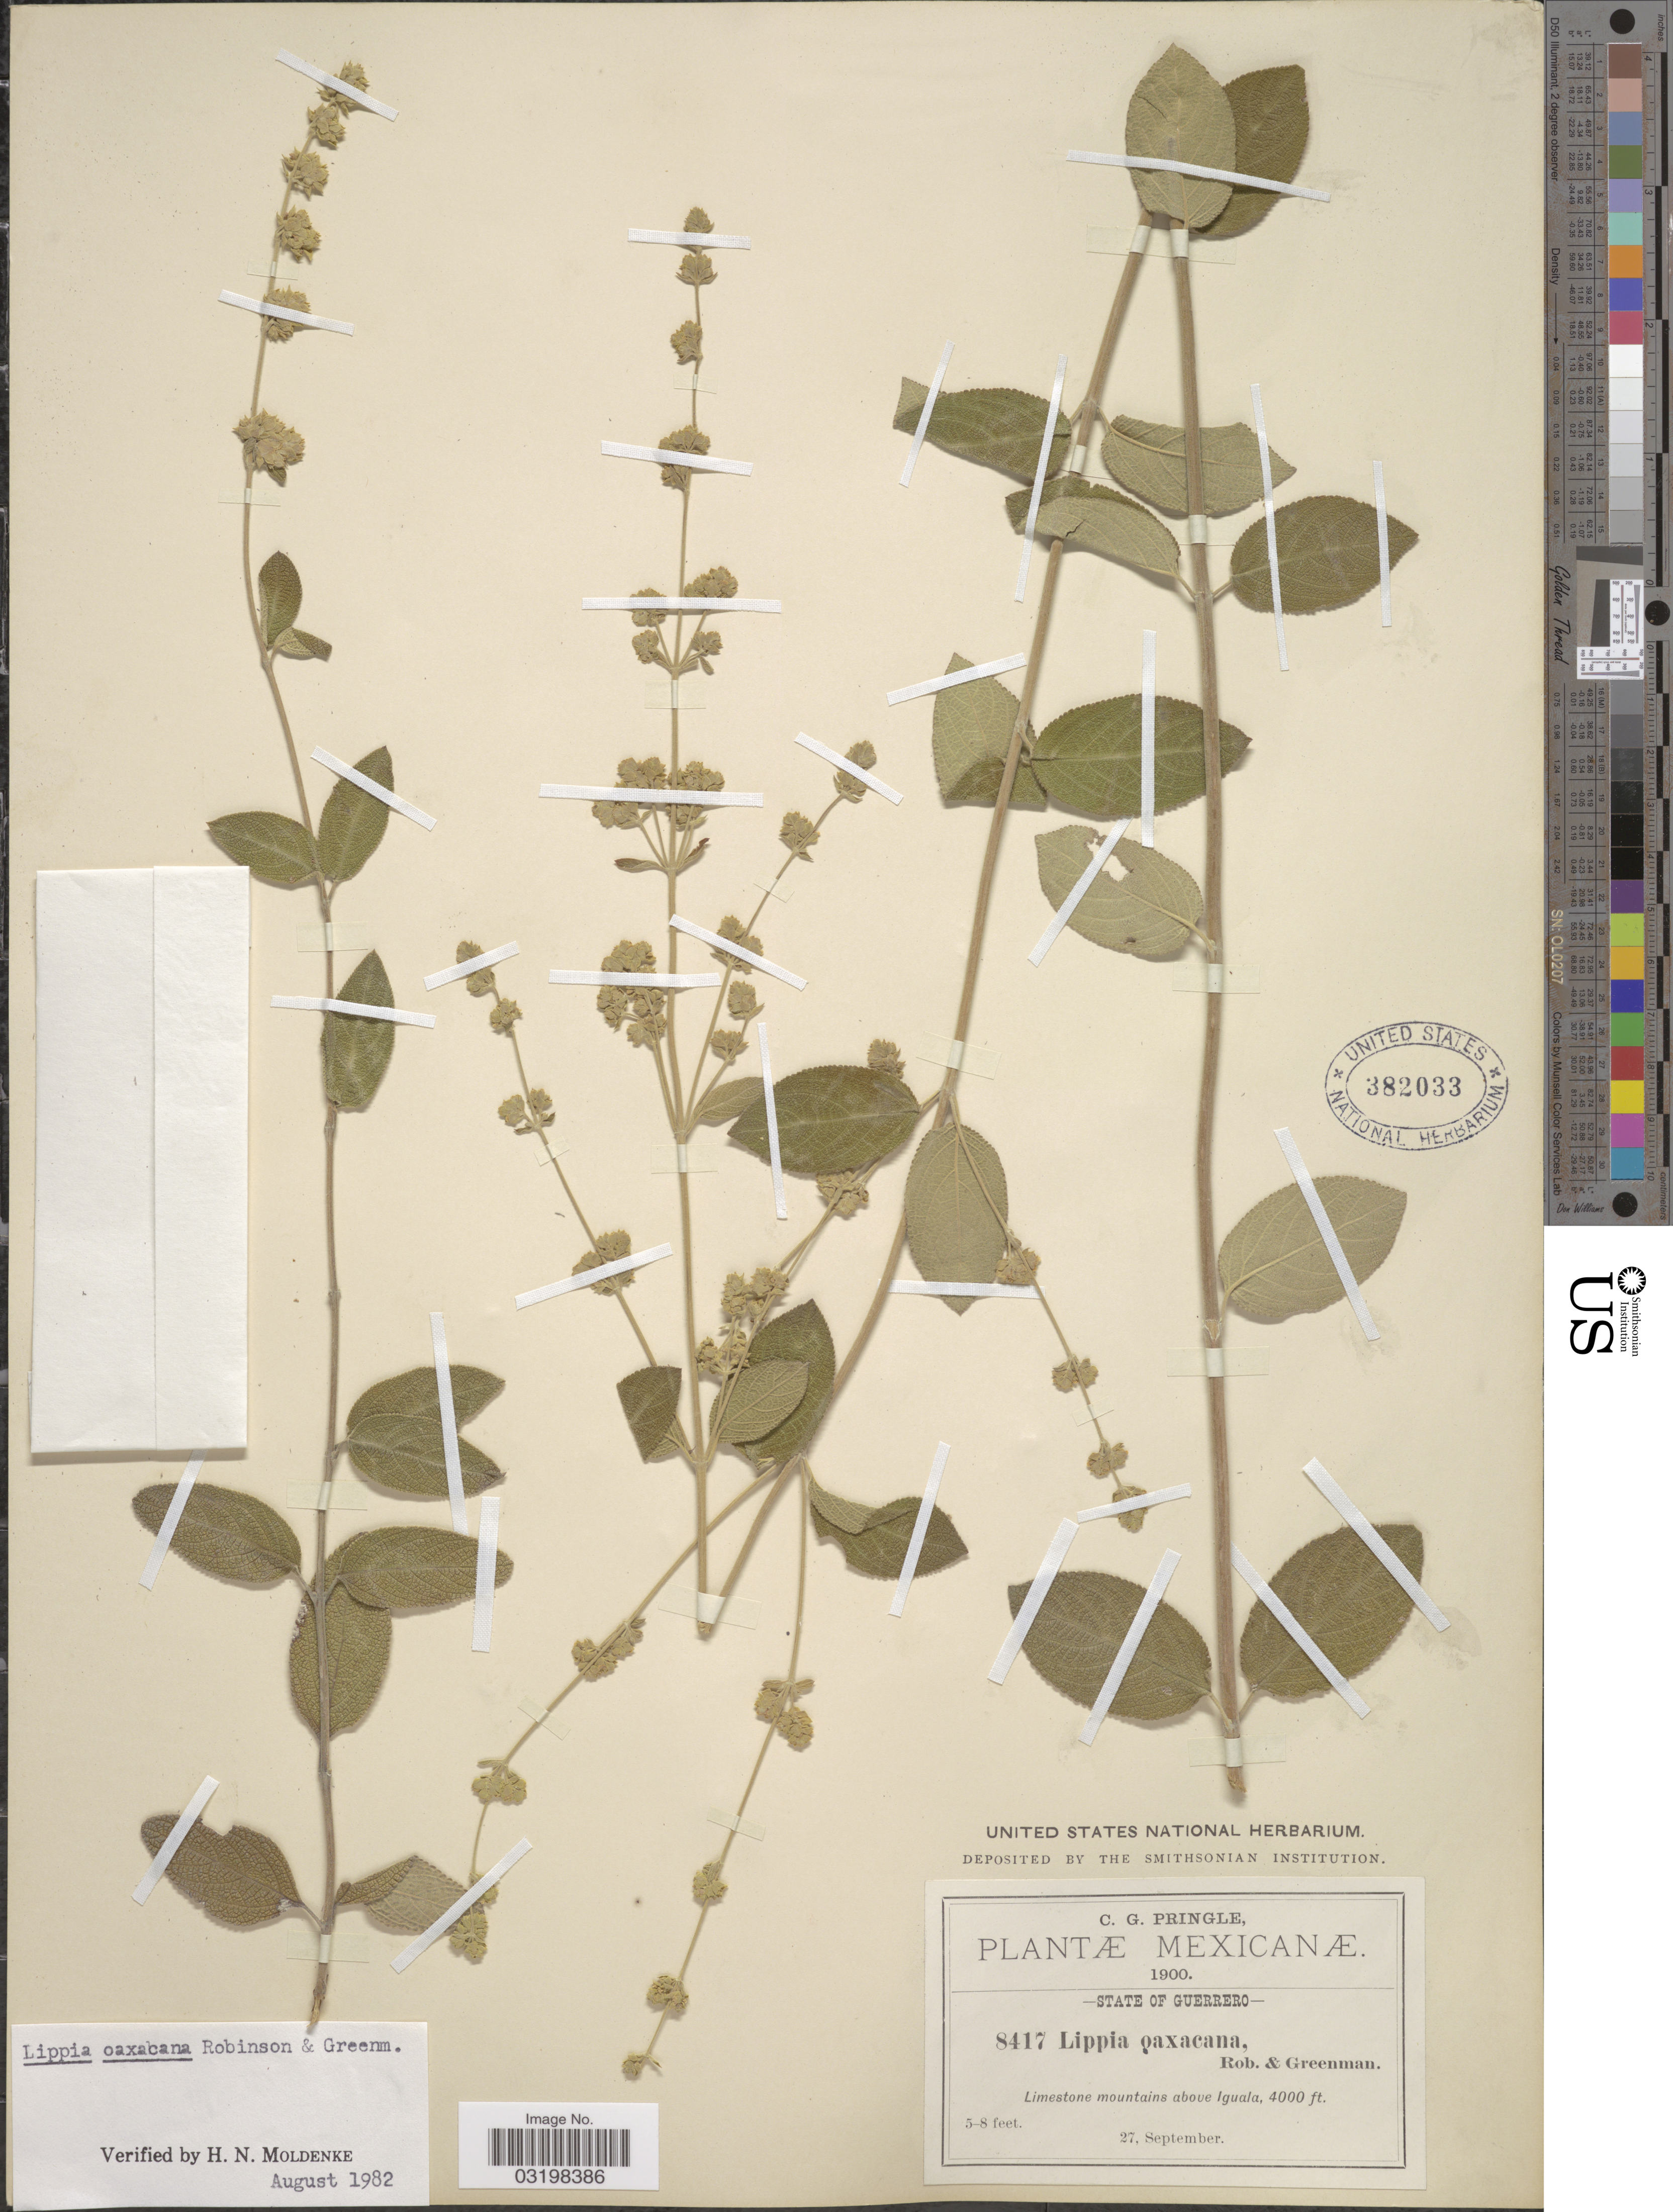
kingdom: Plantae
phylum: Tracheophyta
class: Magnoliopsida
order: Lamiales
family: Verbenaceae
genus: Lippia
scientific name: Lippia oaxacana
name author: B.L. Rob. & Greenm.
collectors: C. G. Pringle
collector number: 8417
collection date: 1900-09-27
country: Mexico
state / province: Guerrero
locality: Limestone mountains above Iguala.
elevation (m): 1219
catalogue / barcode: US 382033